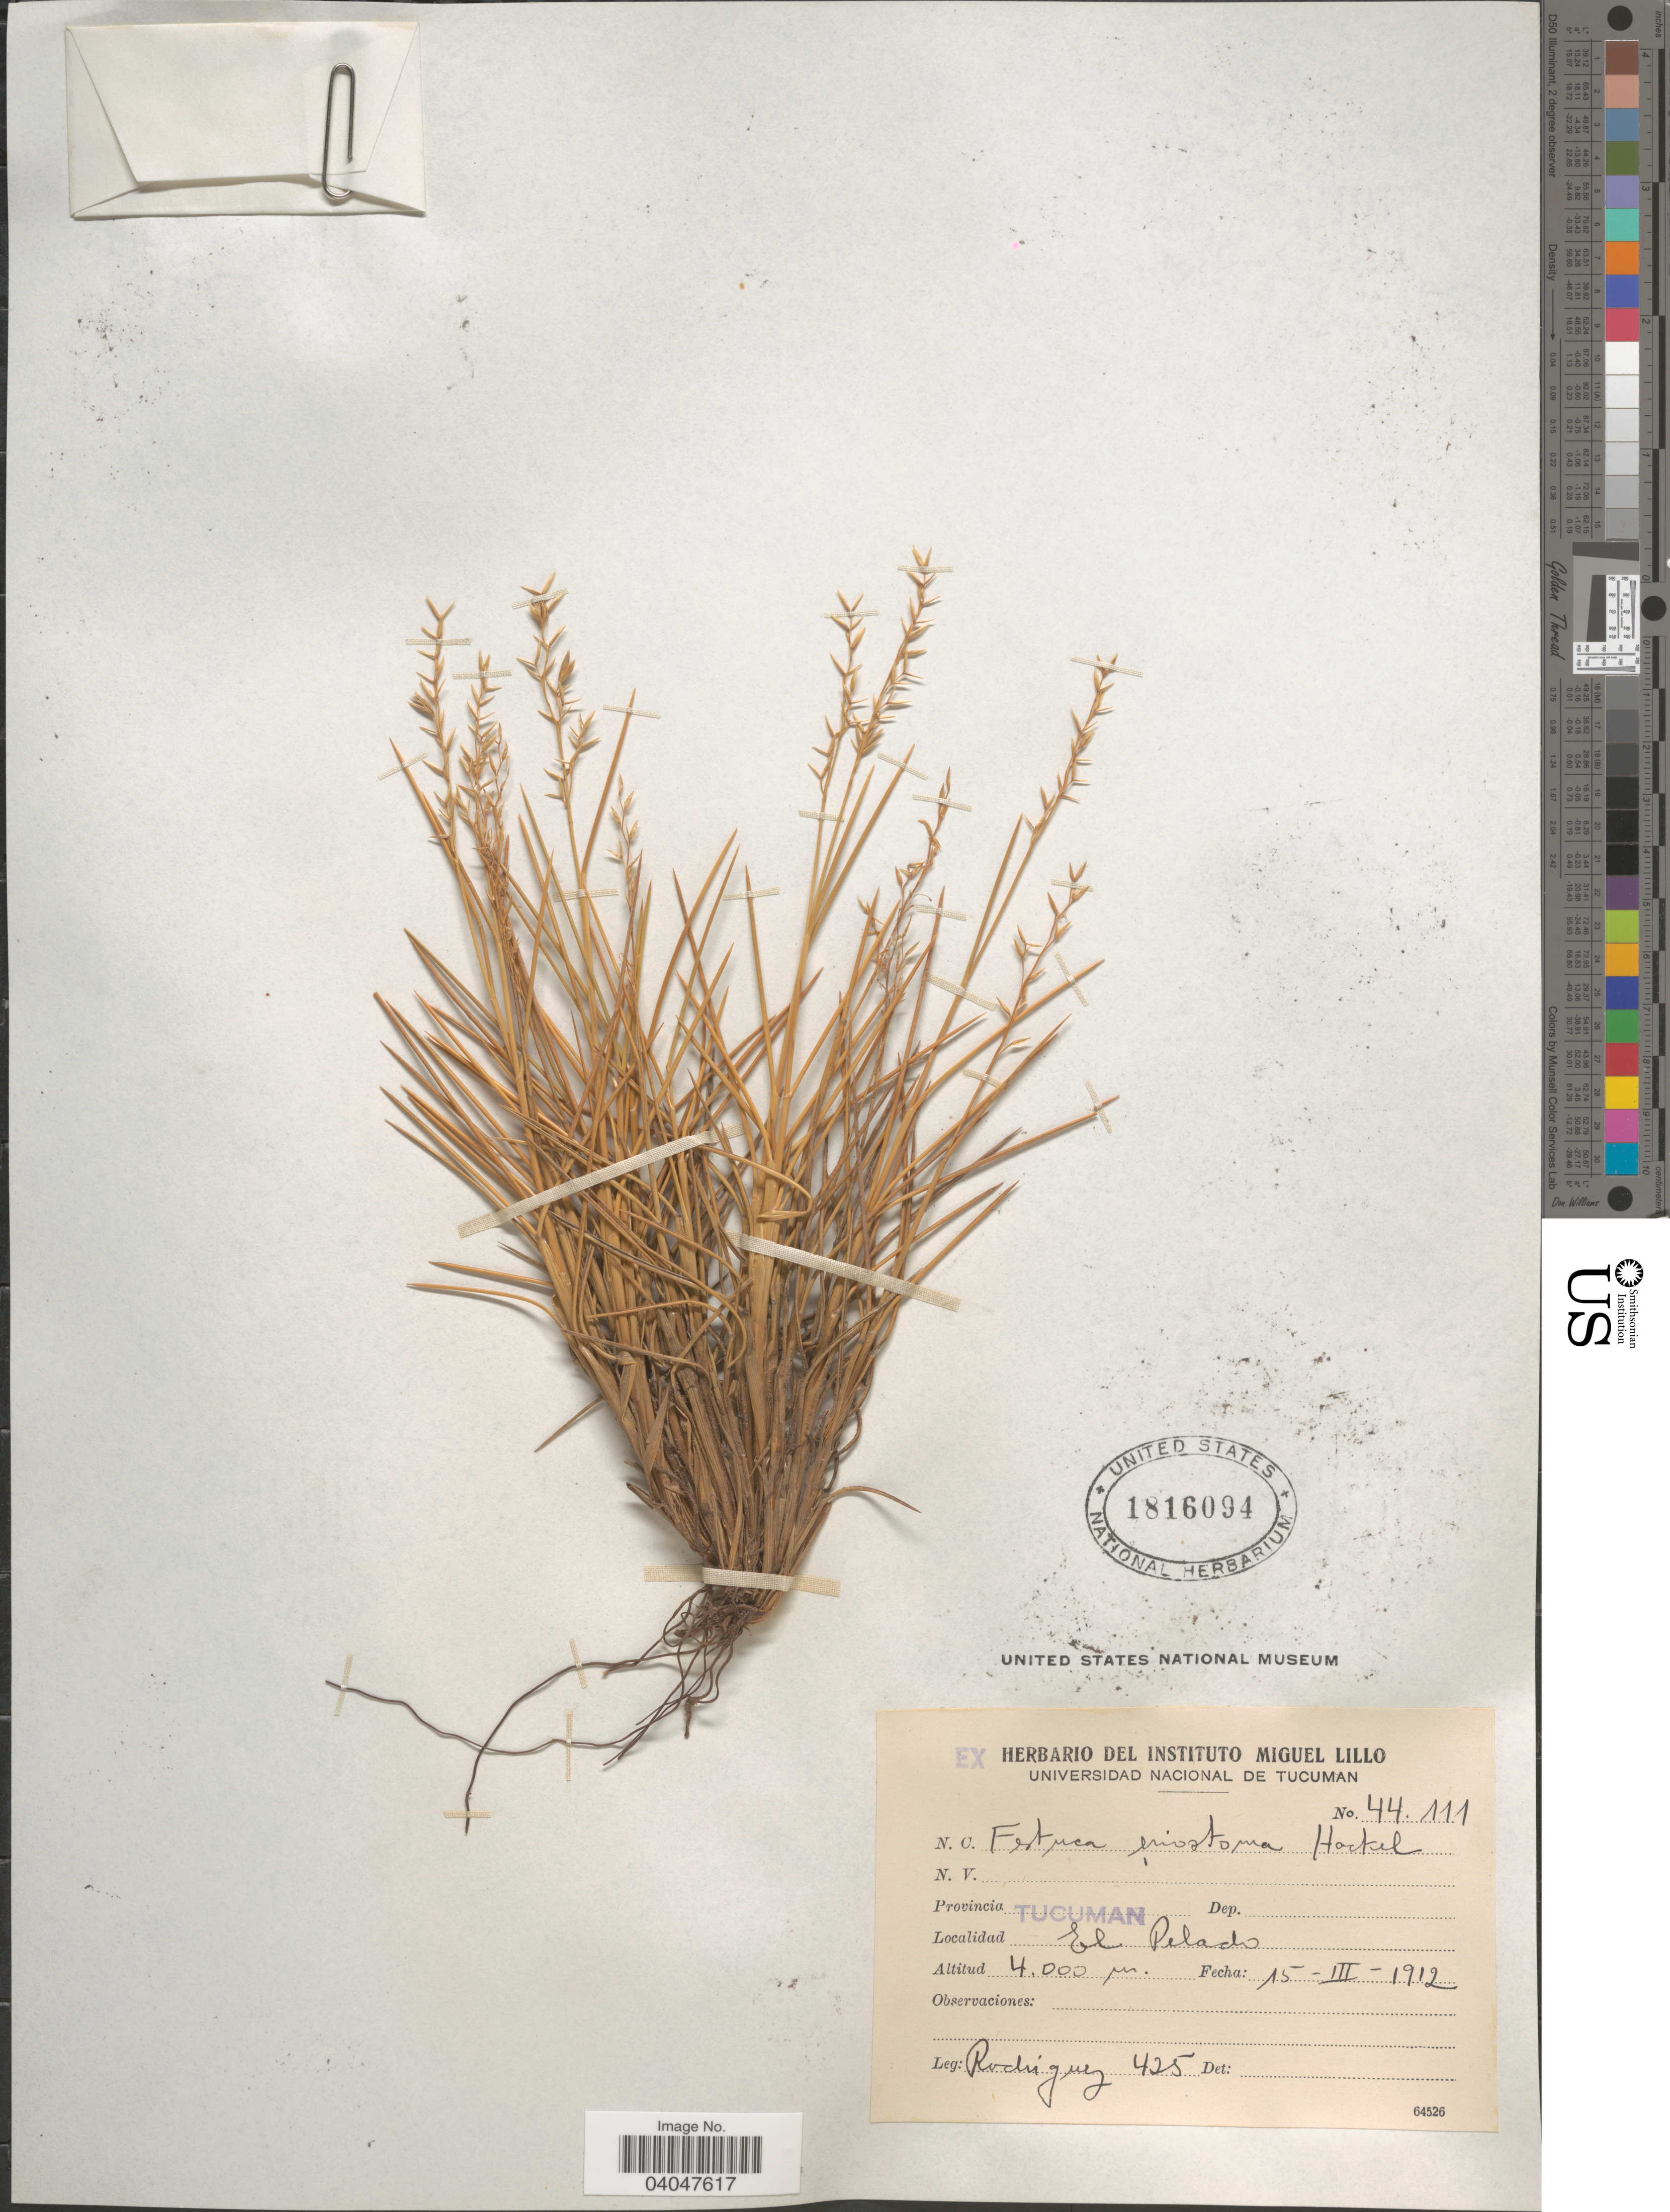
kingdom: Plantae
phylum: Tracheophyta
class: Liliopsida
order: Poales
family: Poaceae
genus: Festuca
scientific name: Festuca eriostoma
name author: Hack.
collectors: Rodriguez, --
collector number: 425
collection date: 1912-03-15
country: Argentina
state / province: Tucuman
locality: El Pelado.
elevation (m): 4000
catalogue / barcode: US 1816094